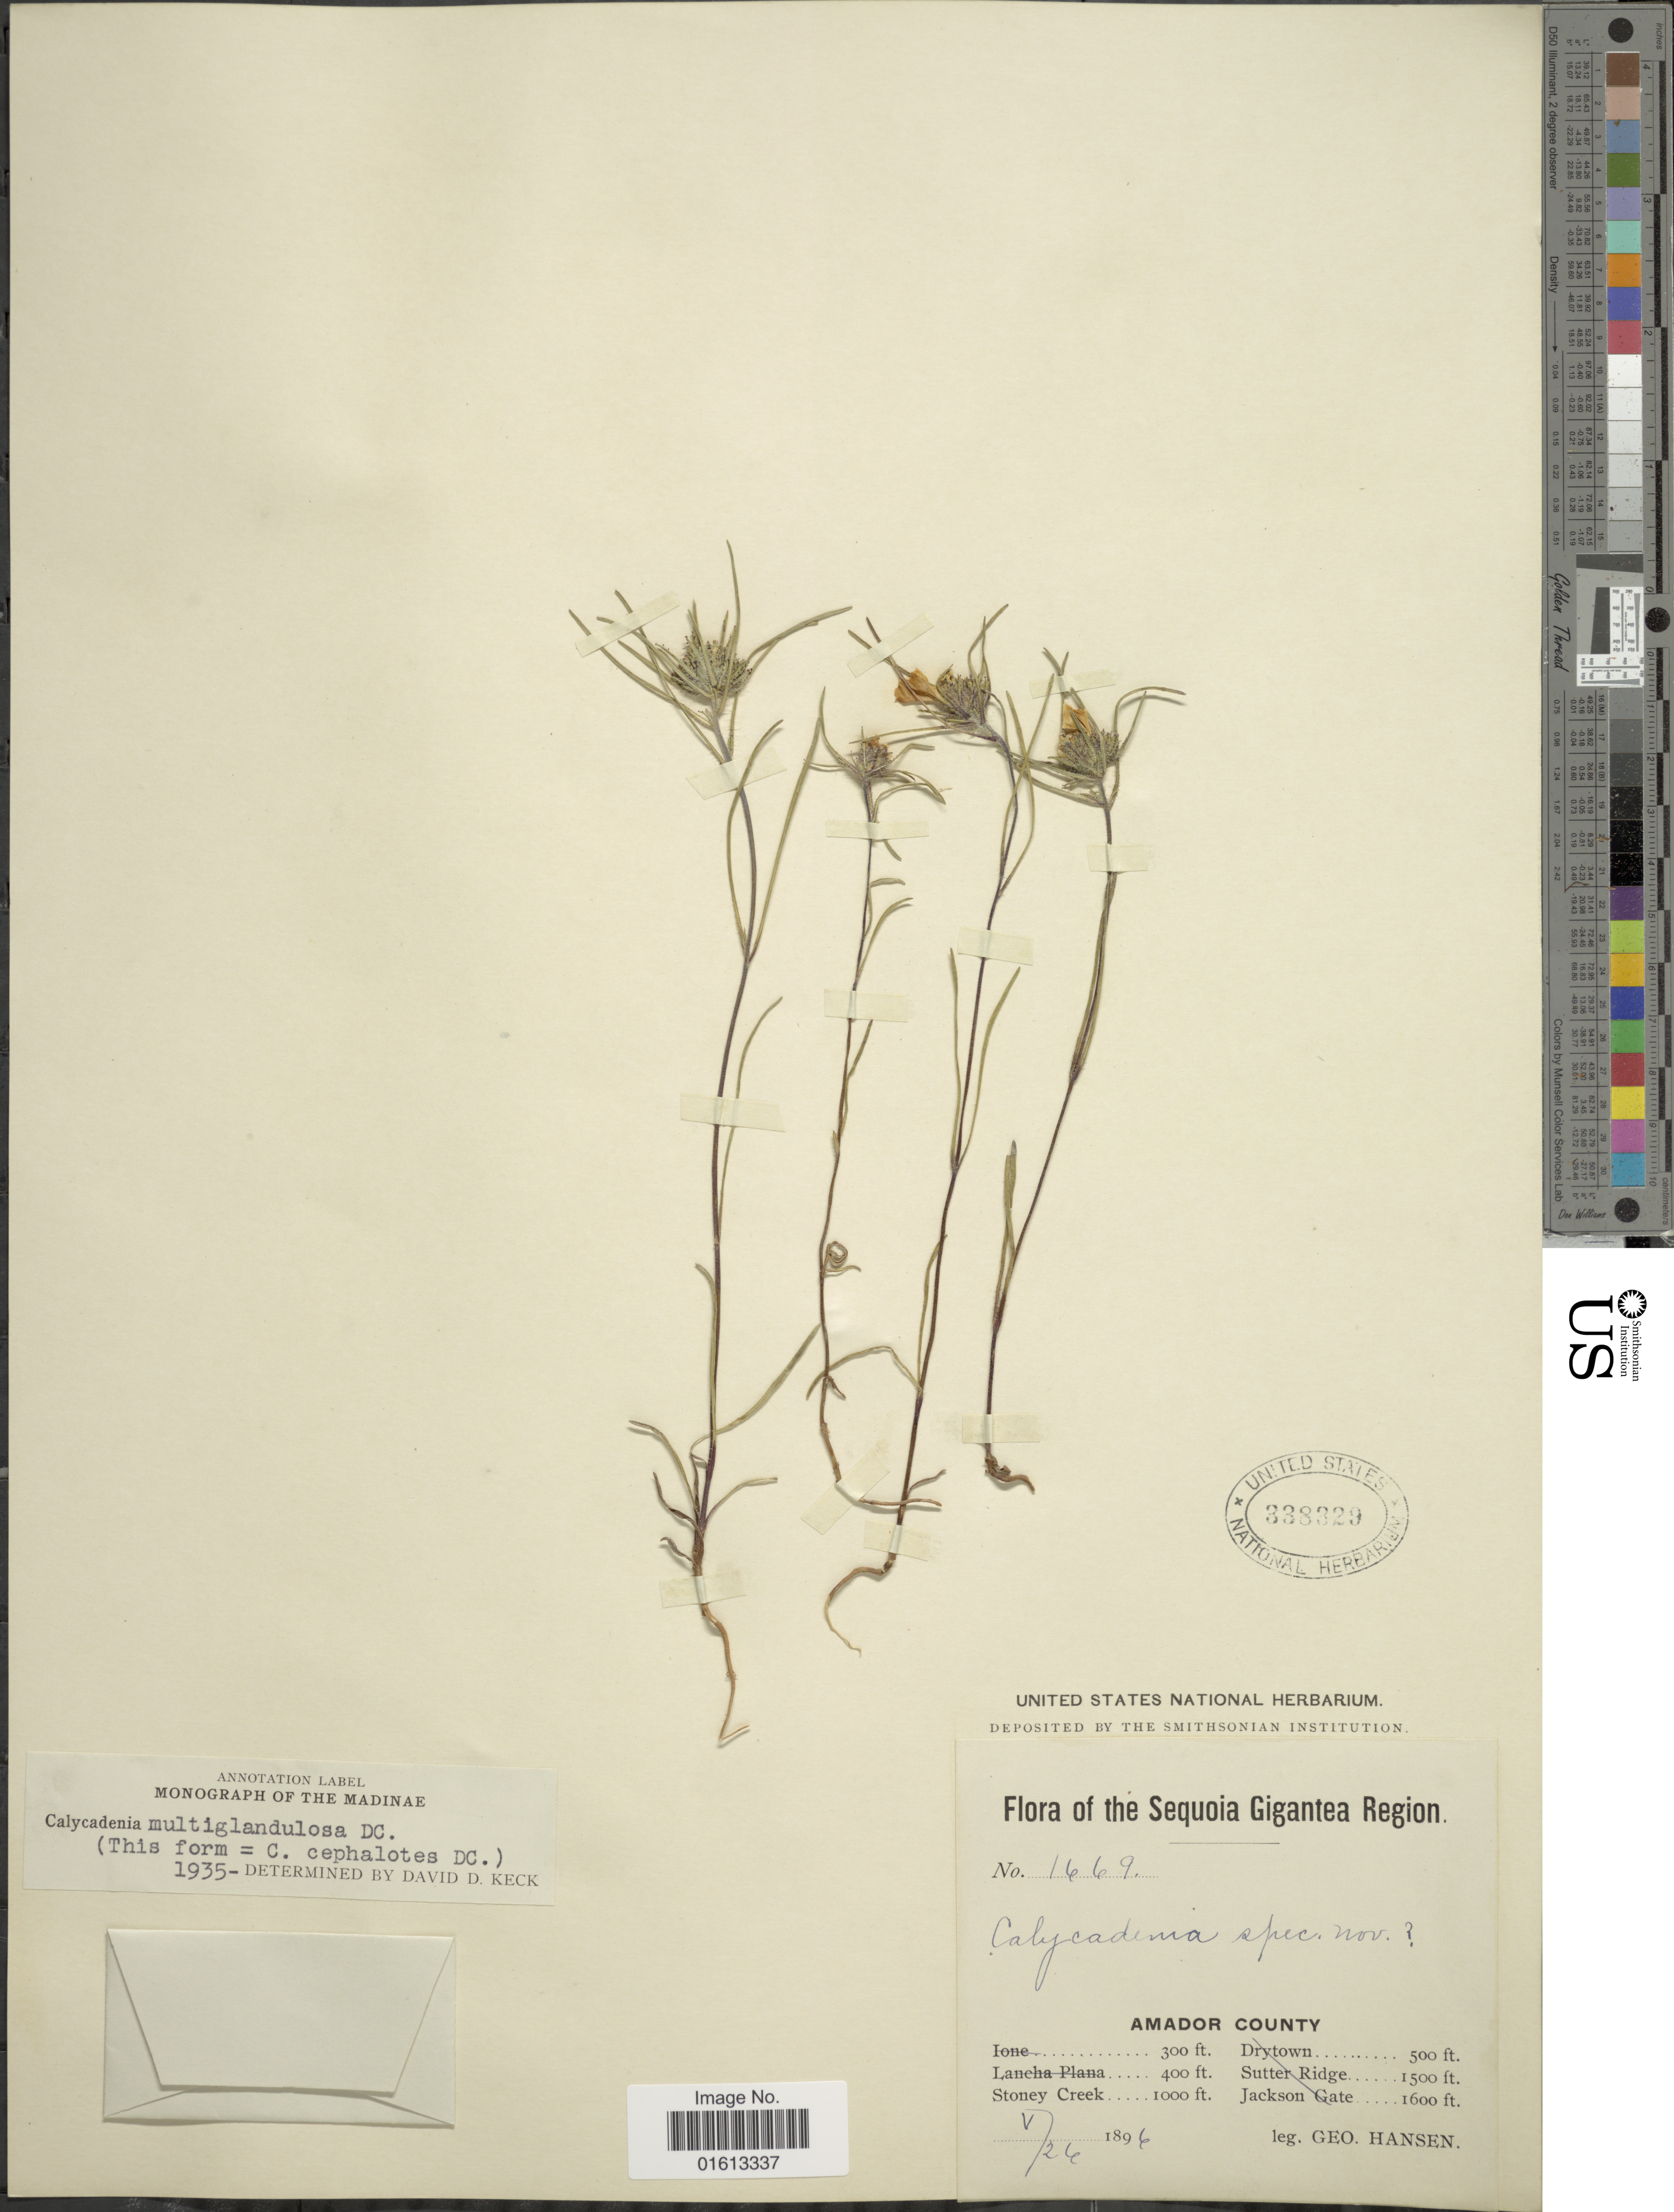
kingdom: Plantae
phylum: Tracheophyta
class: Magnoliopsida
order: Asterales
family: Asteraceae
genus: Calycadenia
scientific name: Calycadenia multiglandulosa subsp. cephalotes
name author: (DC.) D.D. Keck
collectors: G. Hansen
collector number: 1669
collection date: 1896-05-24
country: United States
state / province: California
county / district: Amador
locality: Sequoia Gigantea Region, Amador County, Stoney Creek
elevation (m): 305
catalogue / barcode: US 338329